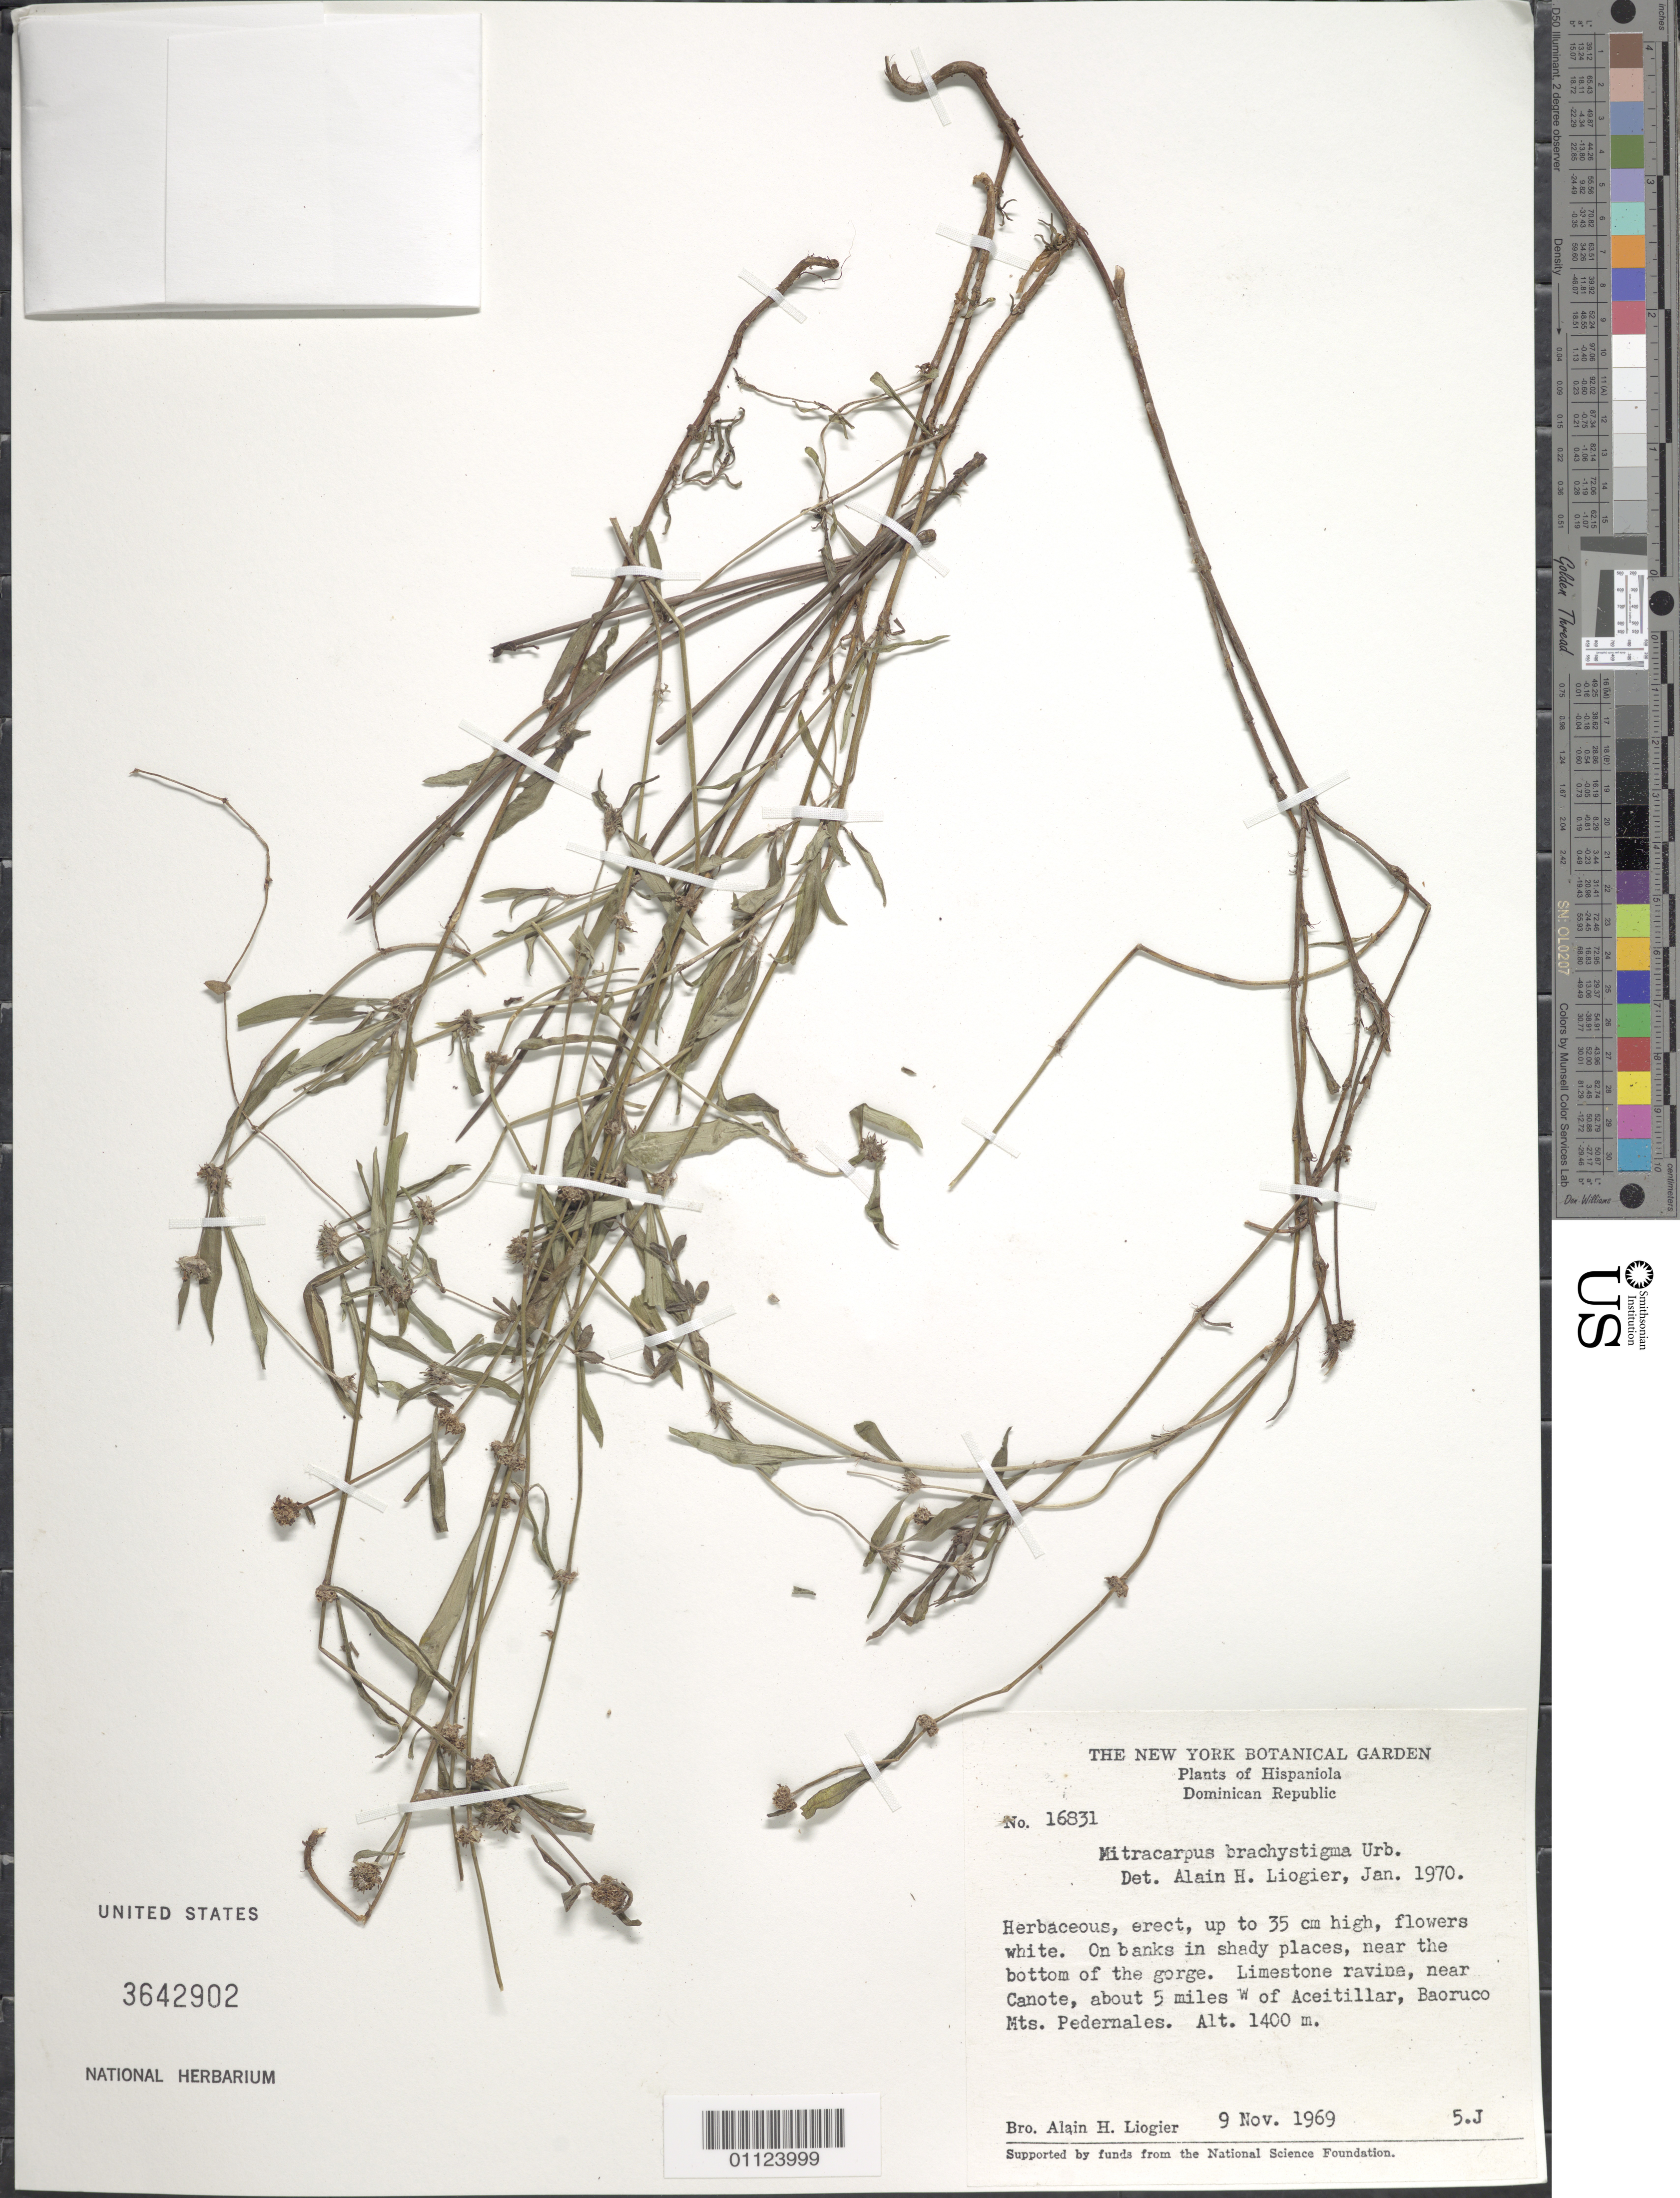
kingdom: Plantae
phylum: Tracheophyta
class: Magnoliopsida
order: Gentianales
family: Rubiaceae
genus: Mitracarpus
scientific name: Mitracarpus brachystigma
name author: Urb.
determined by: Liogier, Alain H.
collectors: A. H. Liogier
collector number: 16831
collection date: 1969-11-09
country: Dominican Republic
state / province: Pedernales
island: Hispaniola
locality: Canote, about 5 miles W of Aceitillar, Baoruco Mts.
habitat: Limestone ravine; on banks in shady places at the bottom of the gorge.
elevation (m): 1400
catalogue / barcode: US 3642902